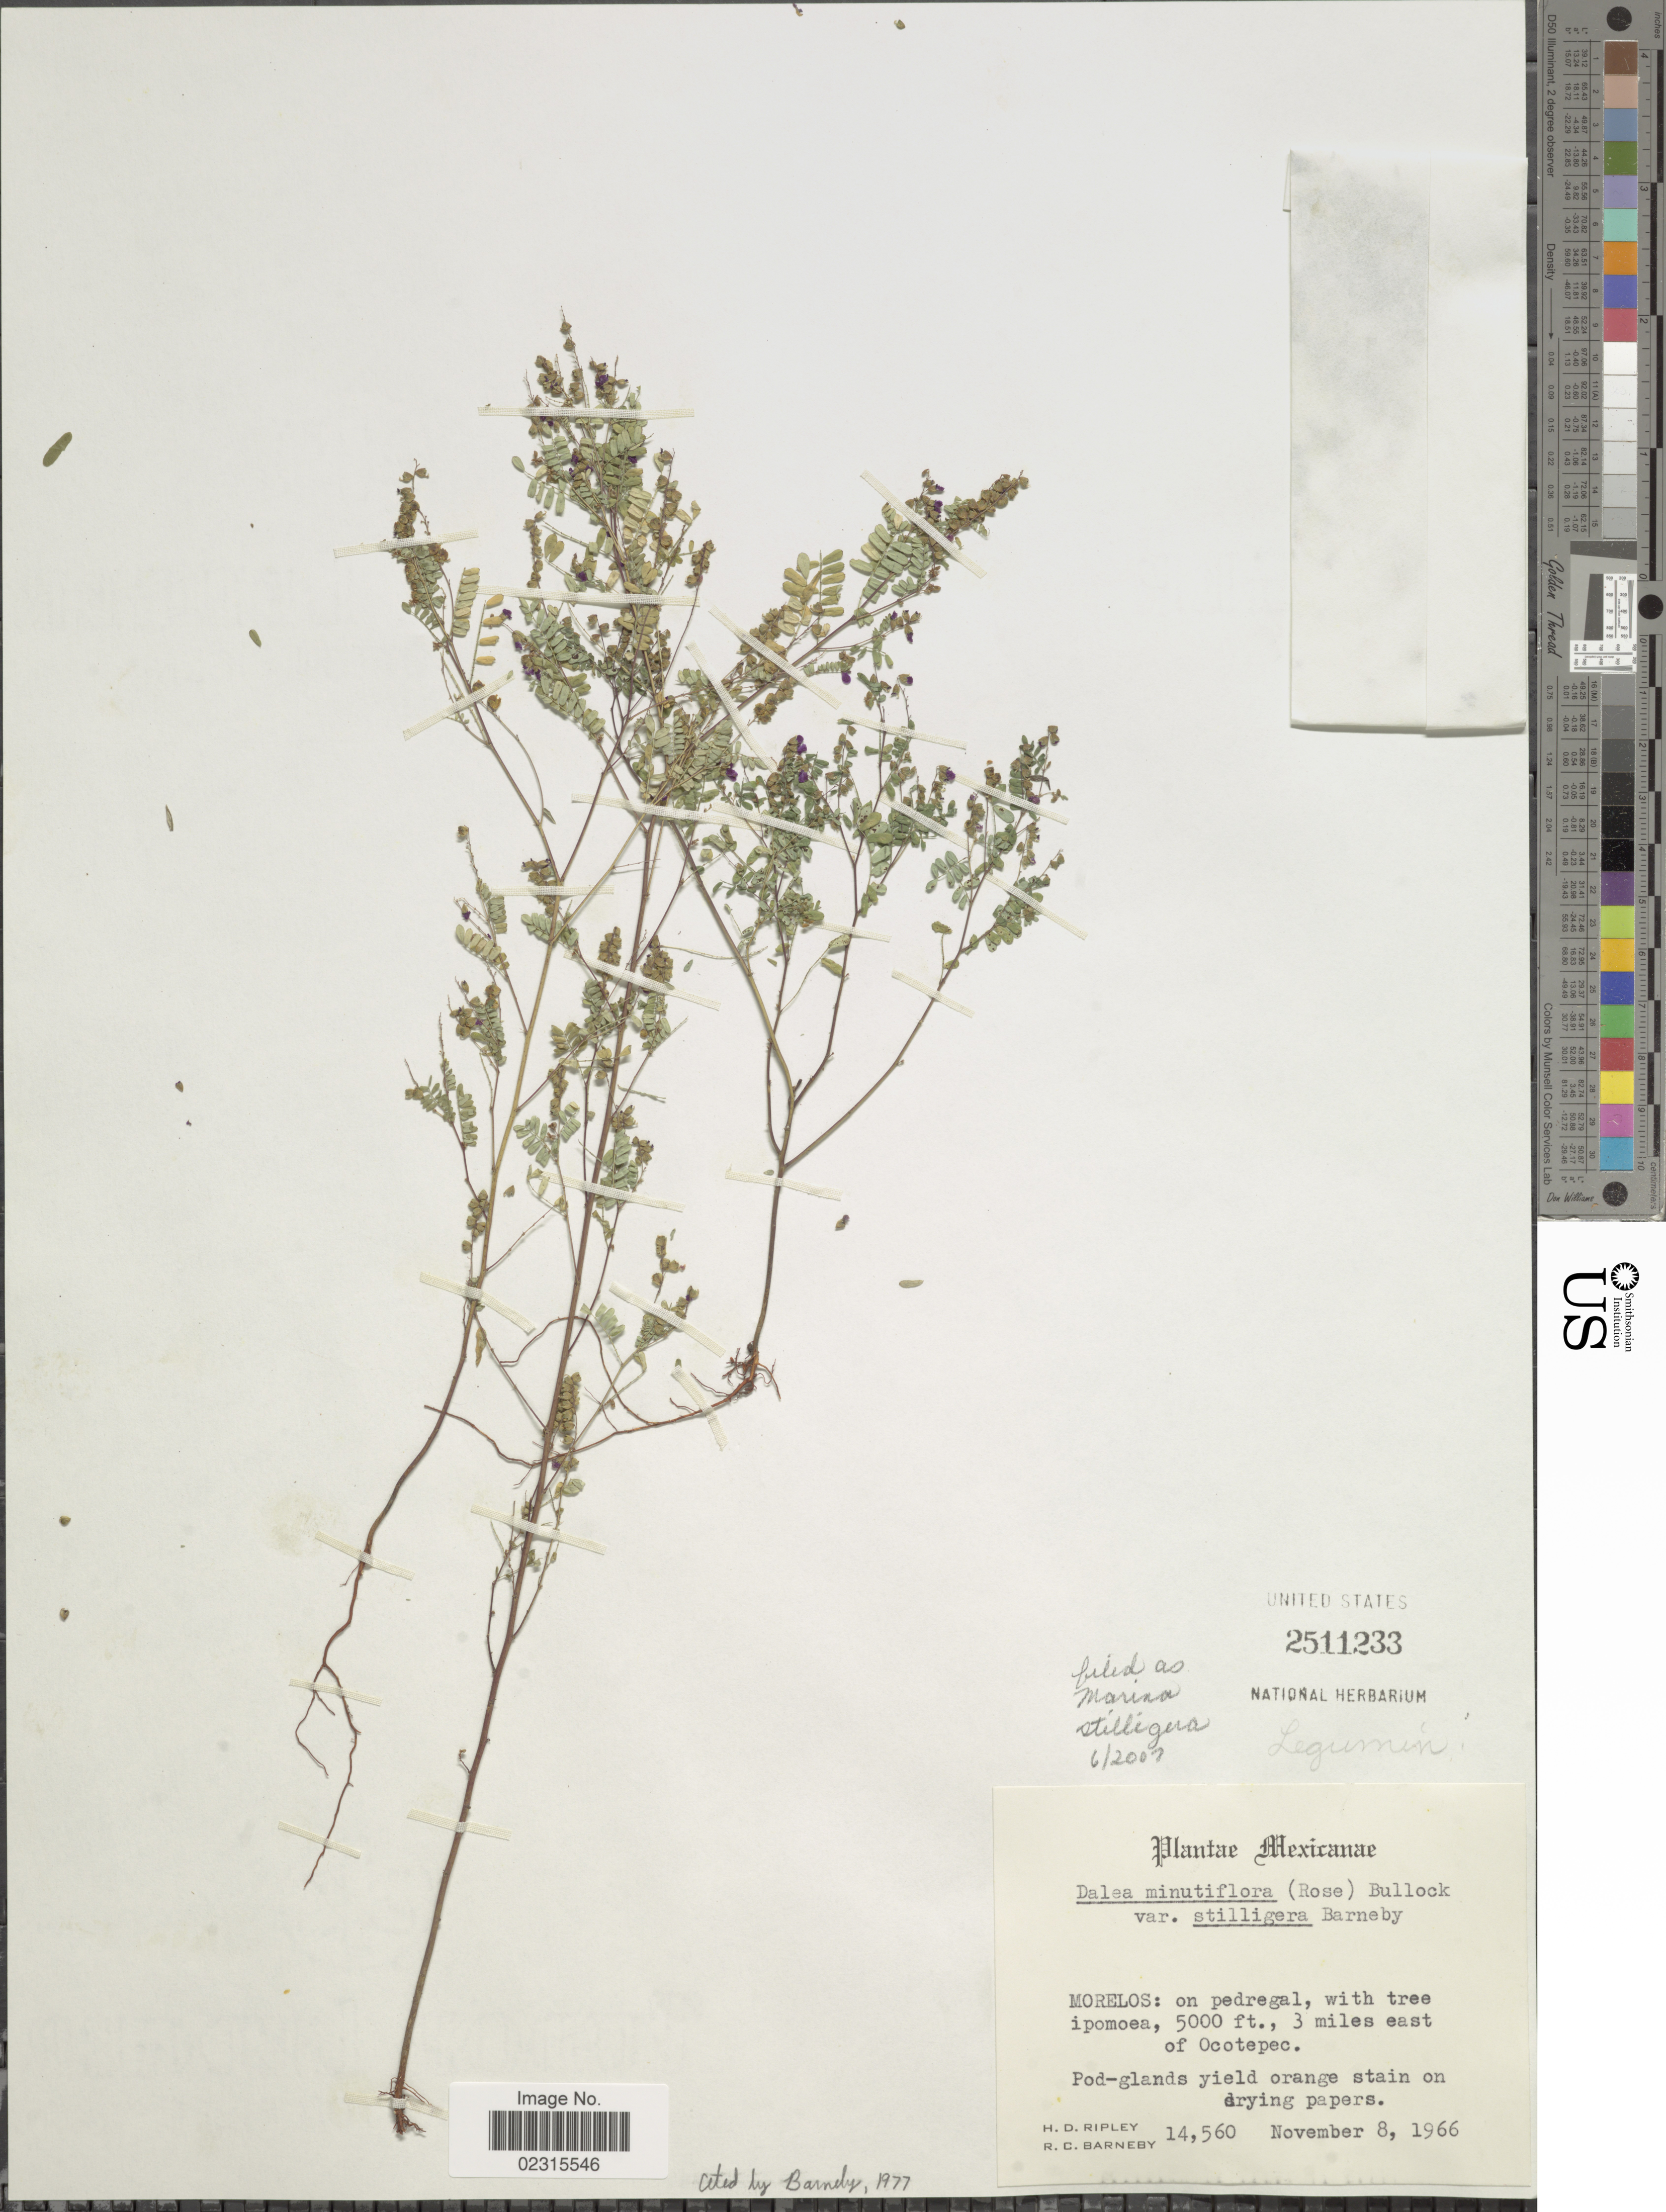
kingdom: Plantae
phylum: Tracheophyta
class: Magnoliopsida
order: Fabales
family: Fabaceae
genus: Marina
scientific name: Marina stilligera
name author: Barneby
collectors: H. Ripley & R. C. Barneby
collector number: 14560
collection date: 1966-11-08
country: Mexico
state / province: Morelos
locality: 3 miles east of Ocotepec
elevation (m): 1524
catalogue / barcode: US 2511233